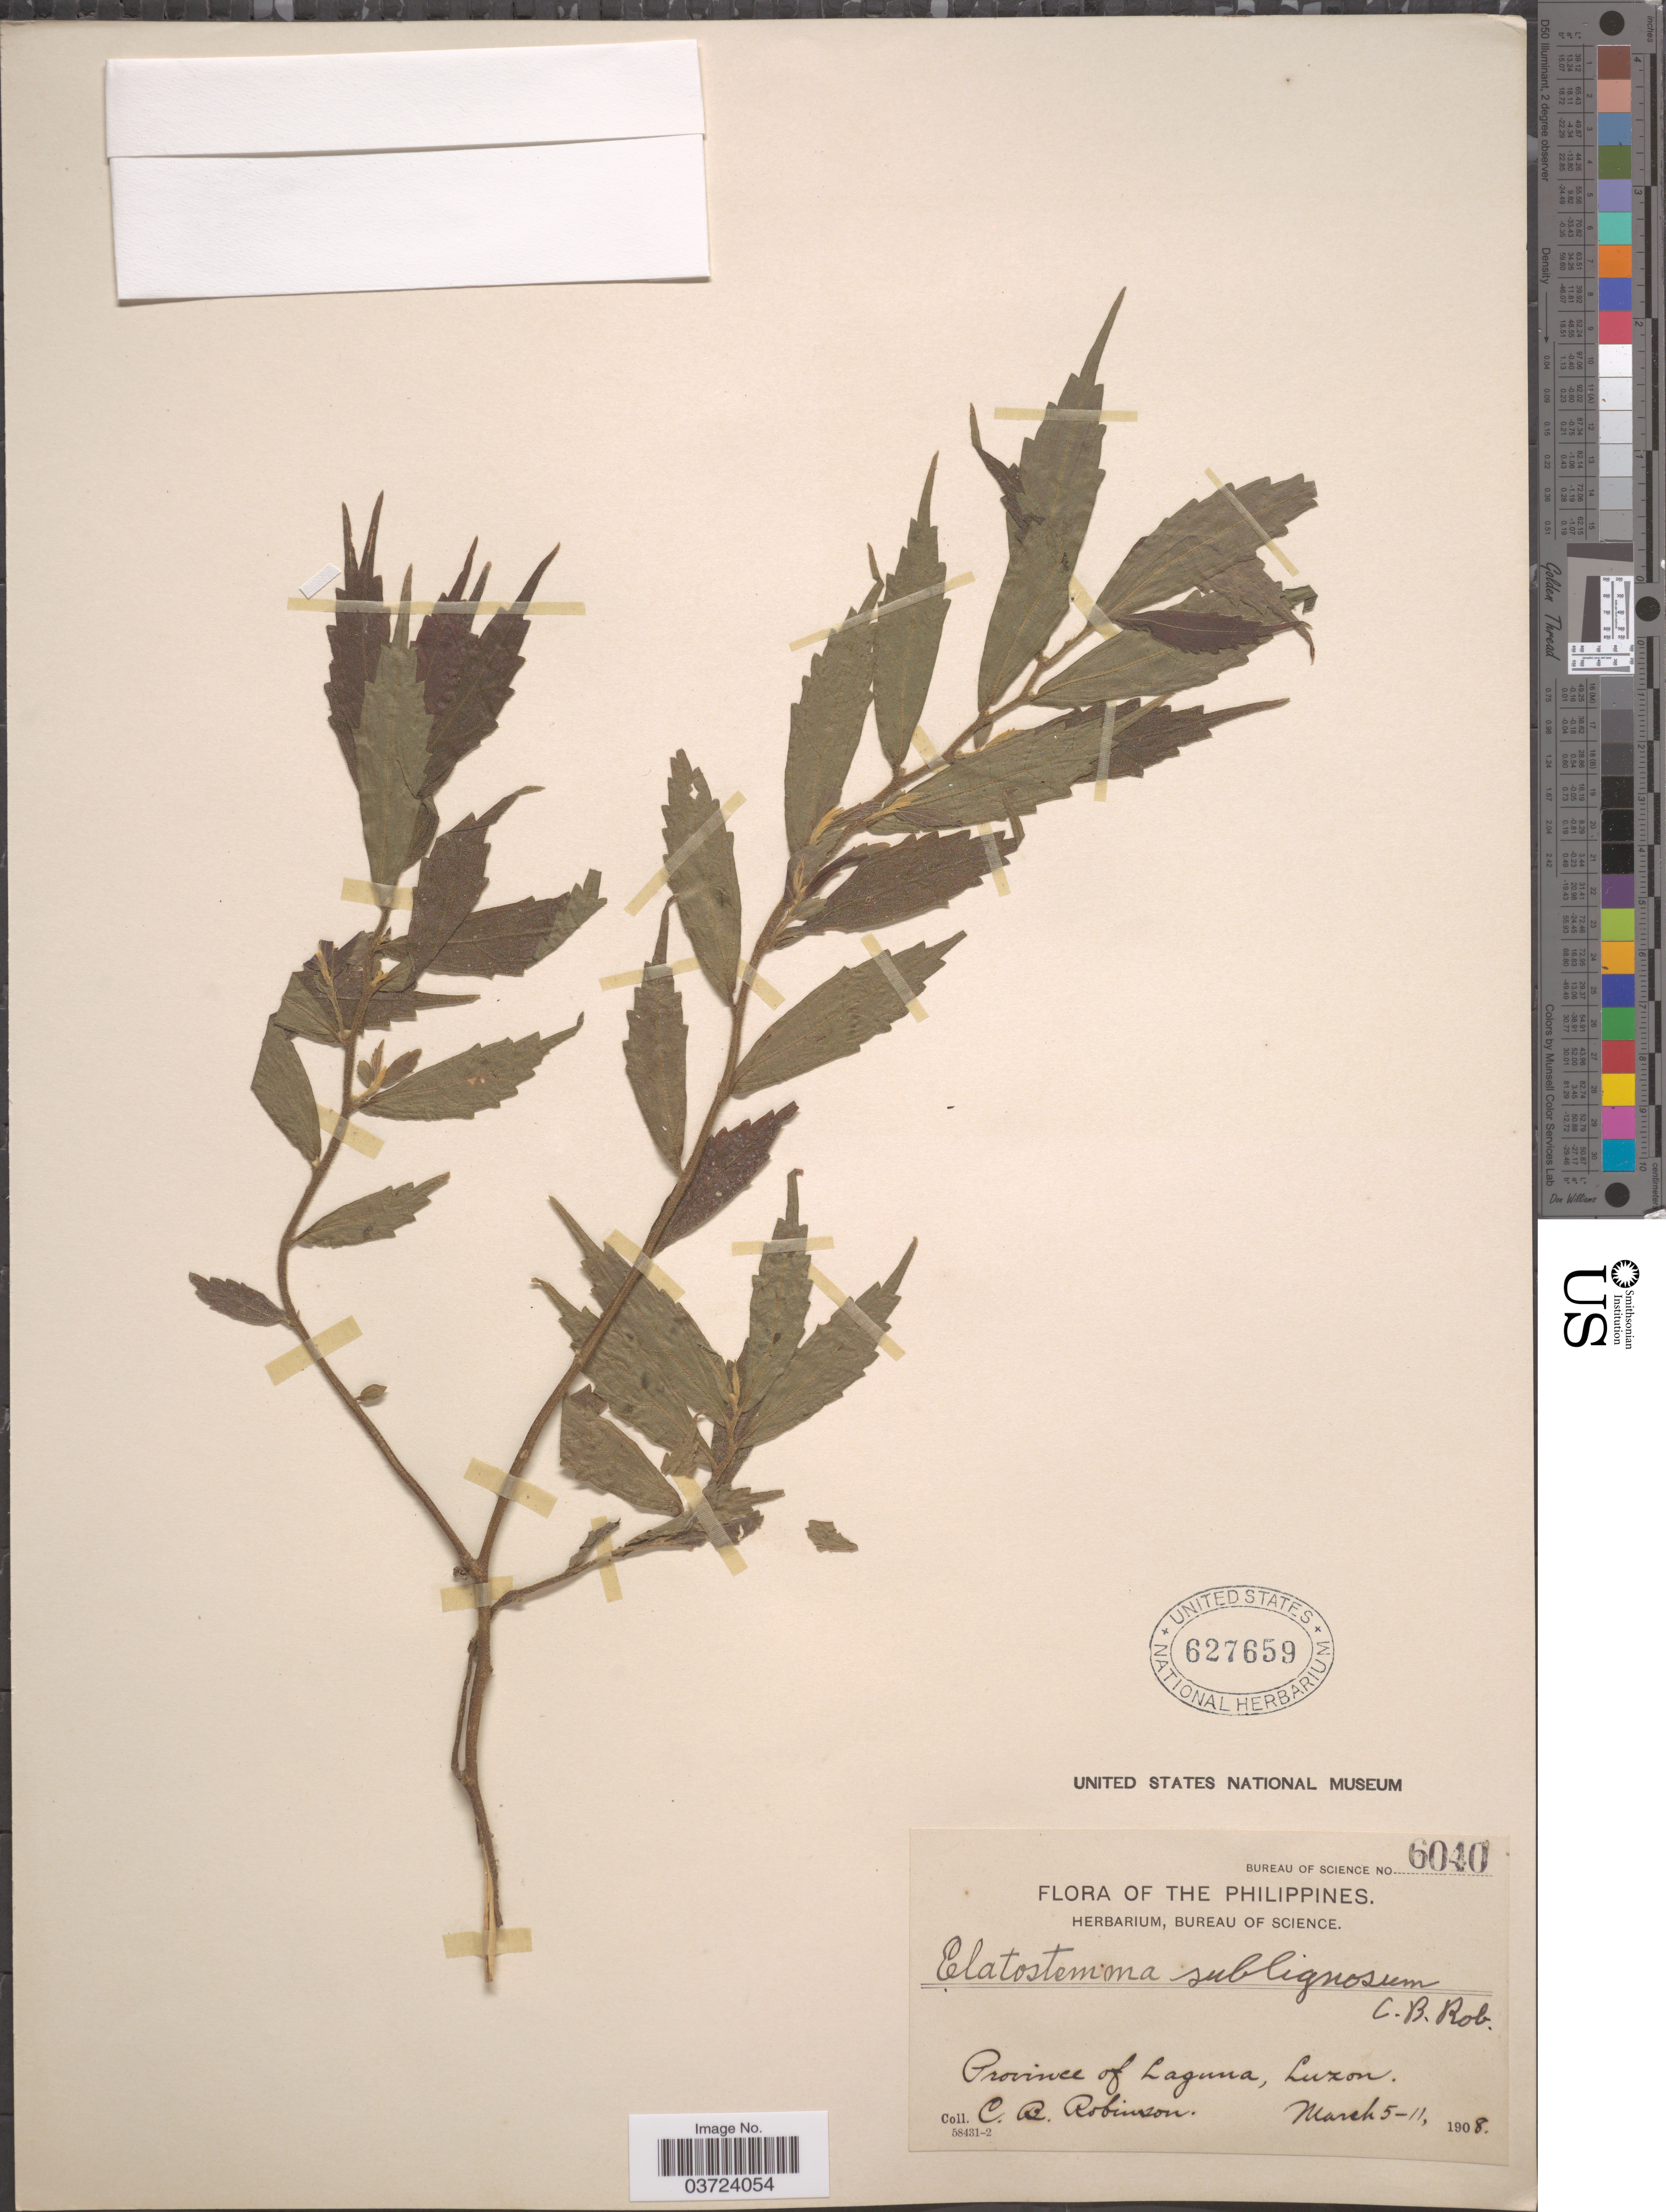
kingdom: Plantae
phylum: Tracheophyta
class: Magnoliopsida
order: Rosales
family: Urticaceae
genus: Elatostema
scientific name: Elatostema sublignosum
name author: C.B. Rob.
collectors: C. Robinson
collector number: Bureau of Science 6040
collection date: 1908-03-05/1908-03-11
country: Philippines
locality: Province of Laguna, Luzon.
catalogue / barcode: US 627659